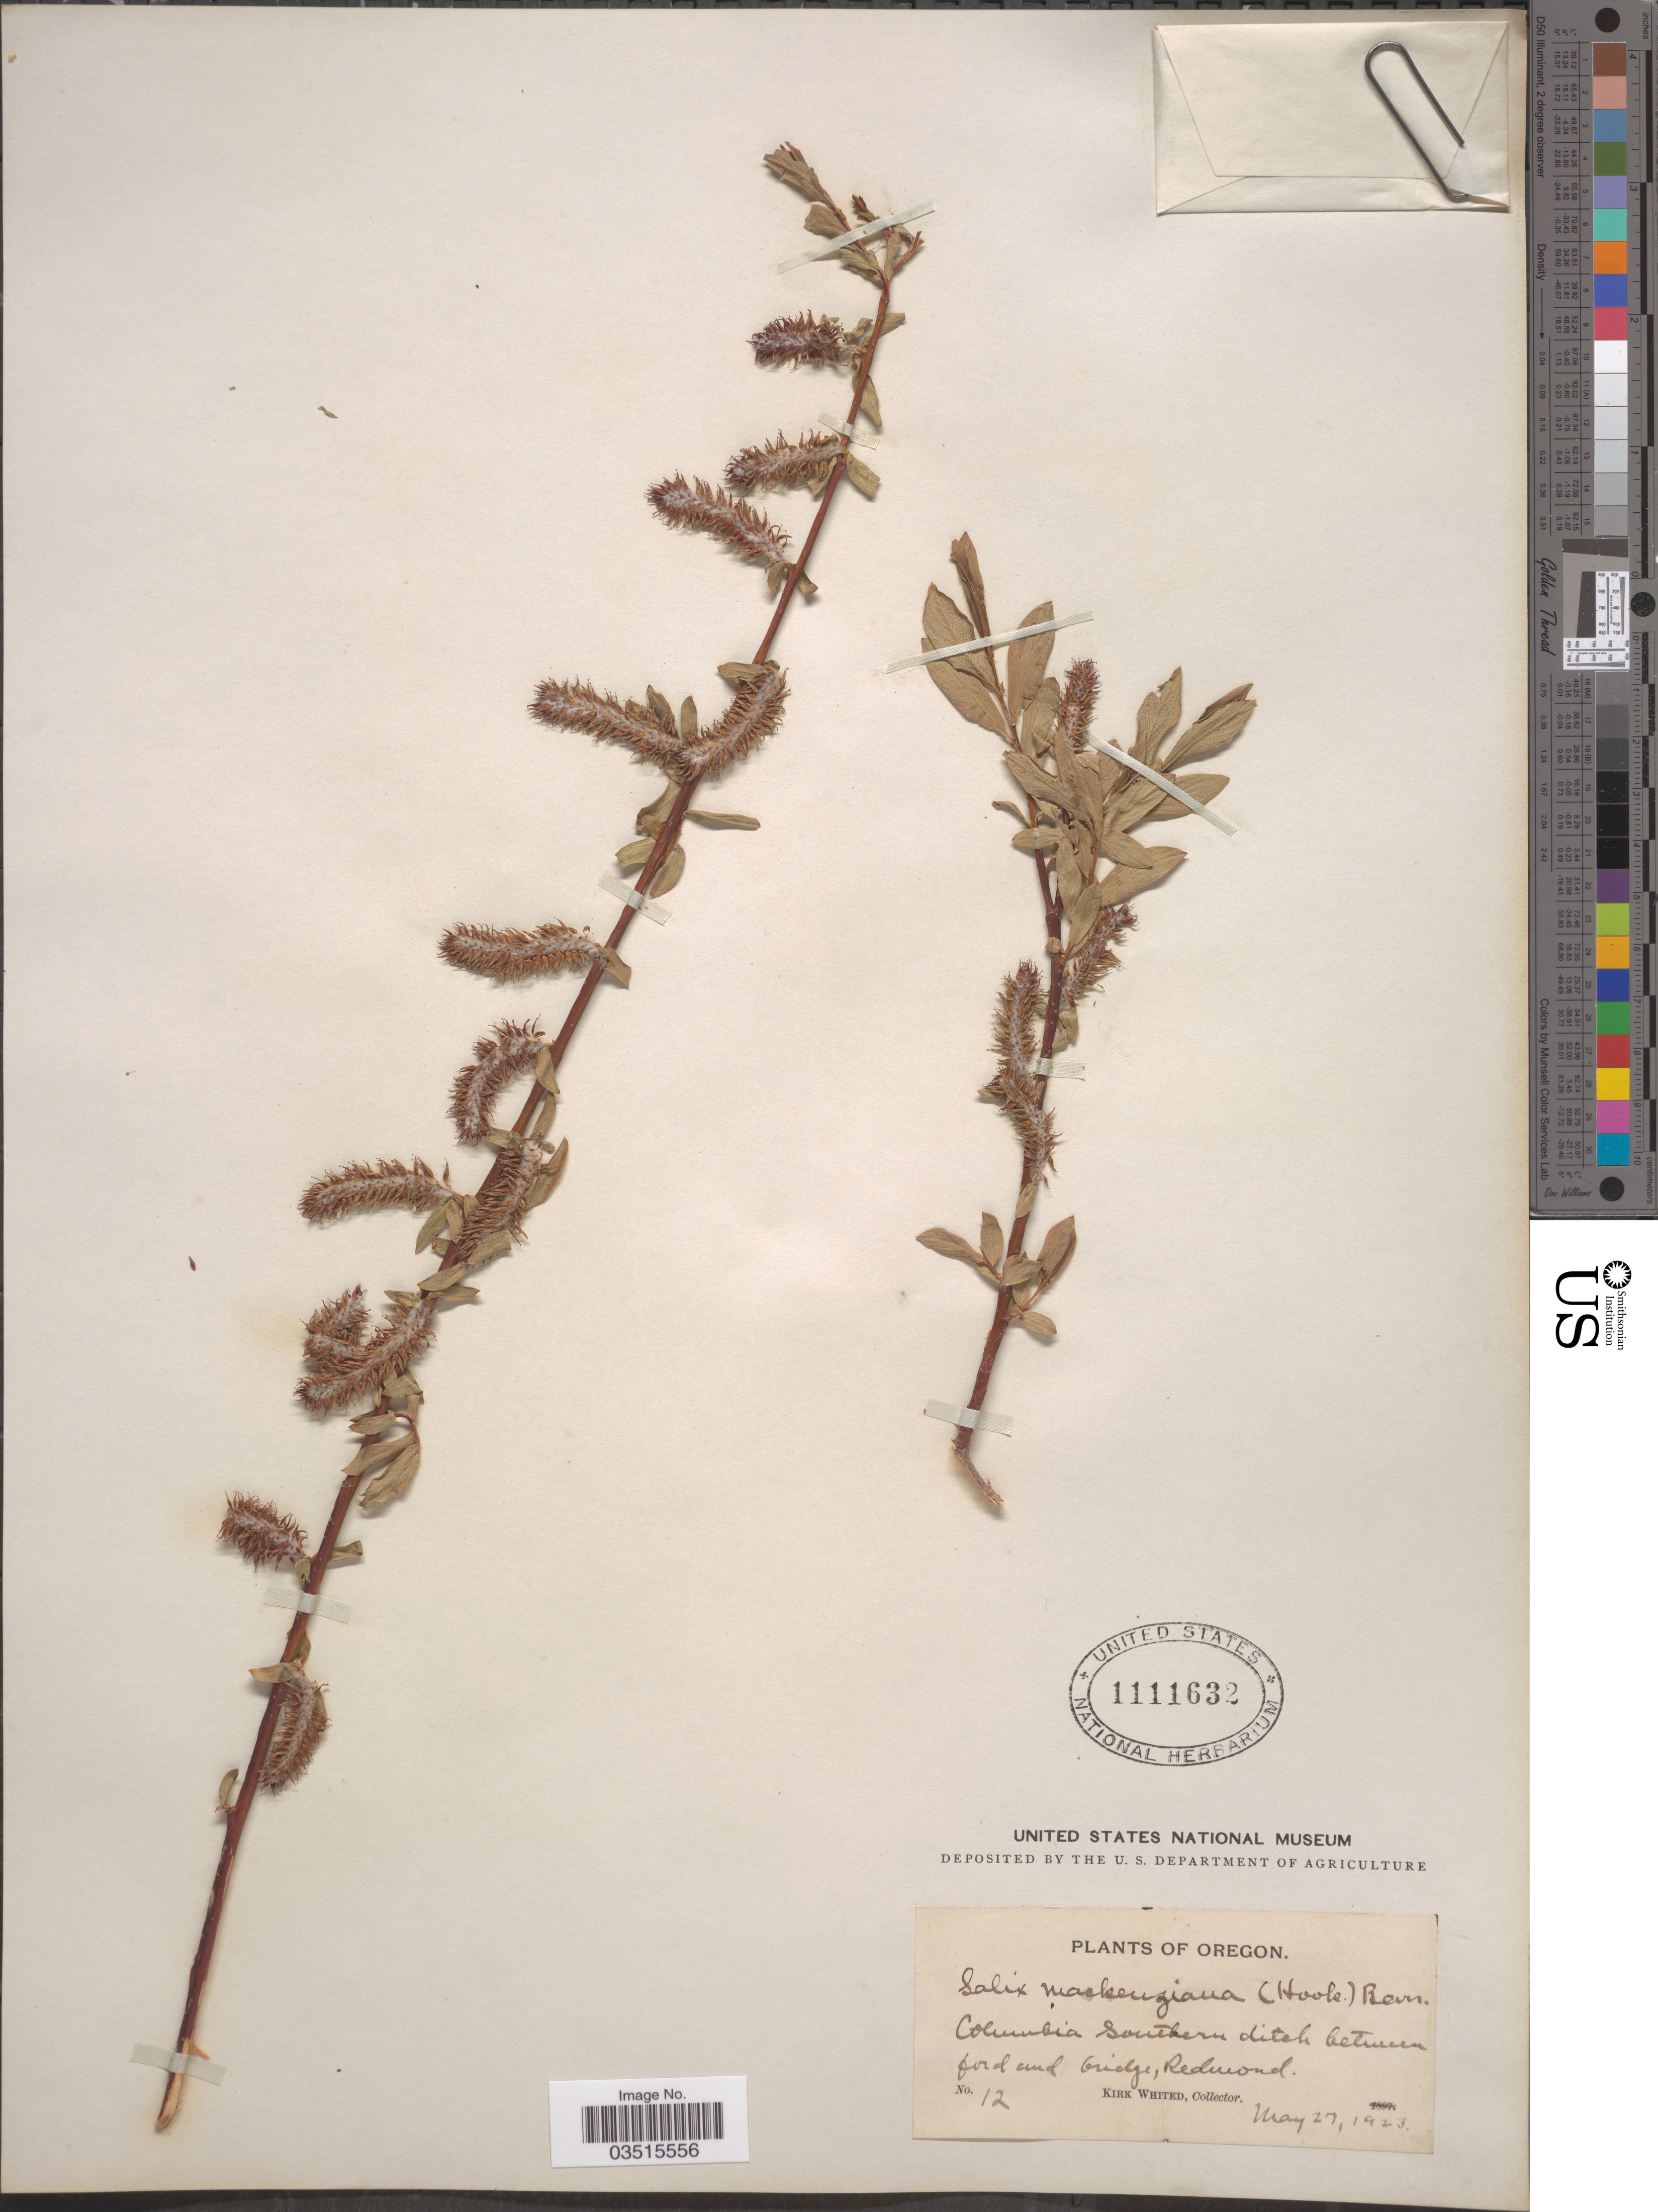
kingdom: Plantae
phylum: Tracheophyta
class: Magnoliopsida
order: Malpighiales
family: Salicaceae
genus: Salix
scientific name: Salix mackenziana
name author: (Hook.) Barratt ex Hook.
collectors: K. Whited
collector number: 12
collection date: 1923-05-27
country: United States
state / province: Oregon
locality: Columbia Southern ditch between ford and bridge, Redmond.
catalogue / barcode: US 1111632